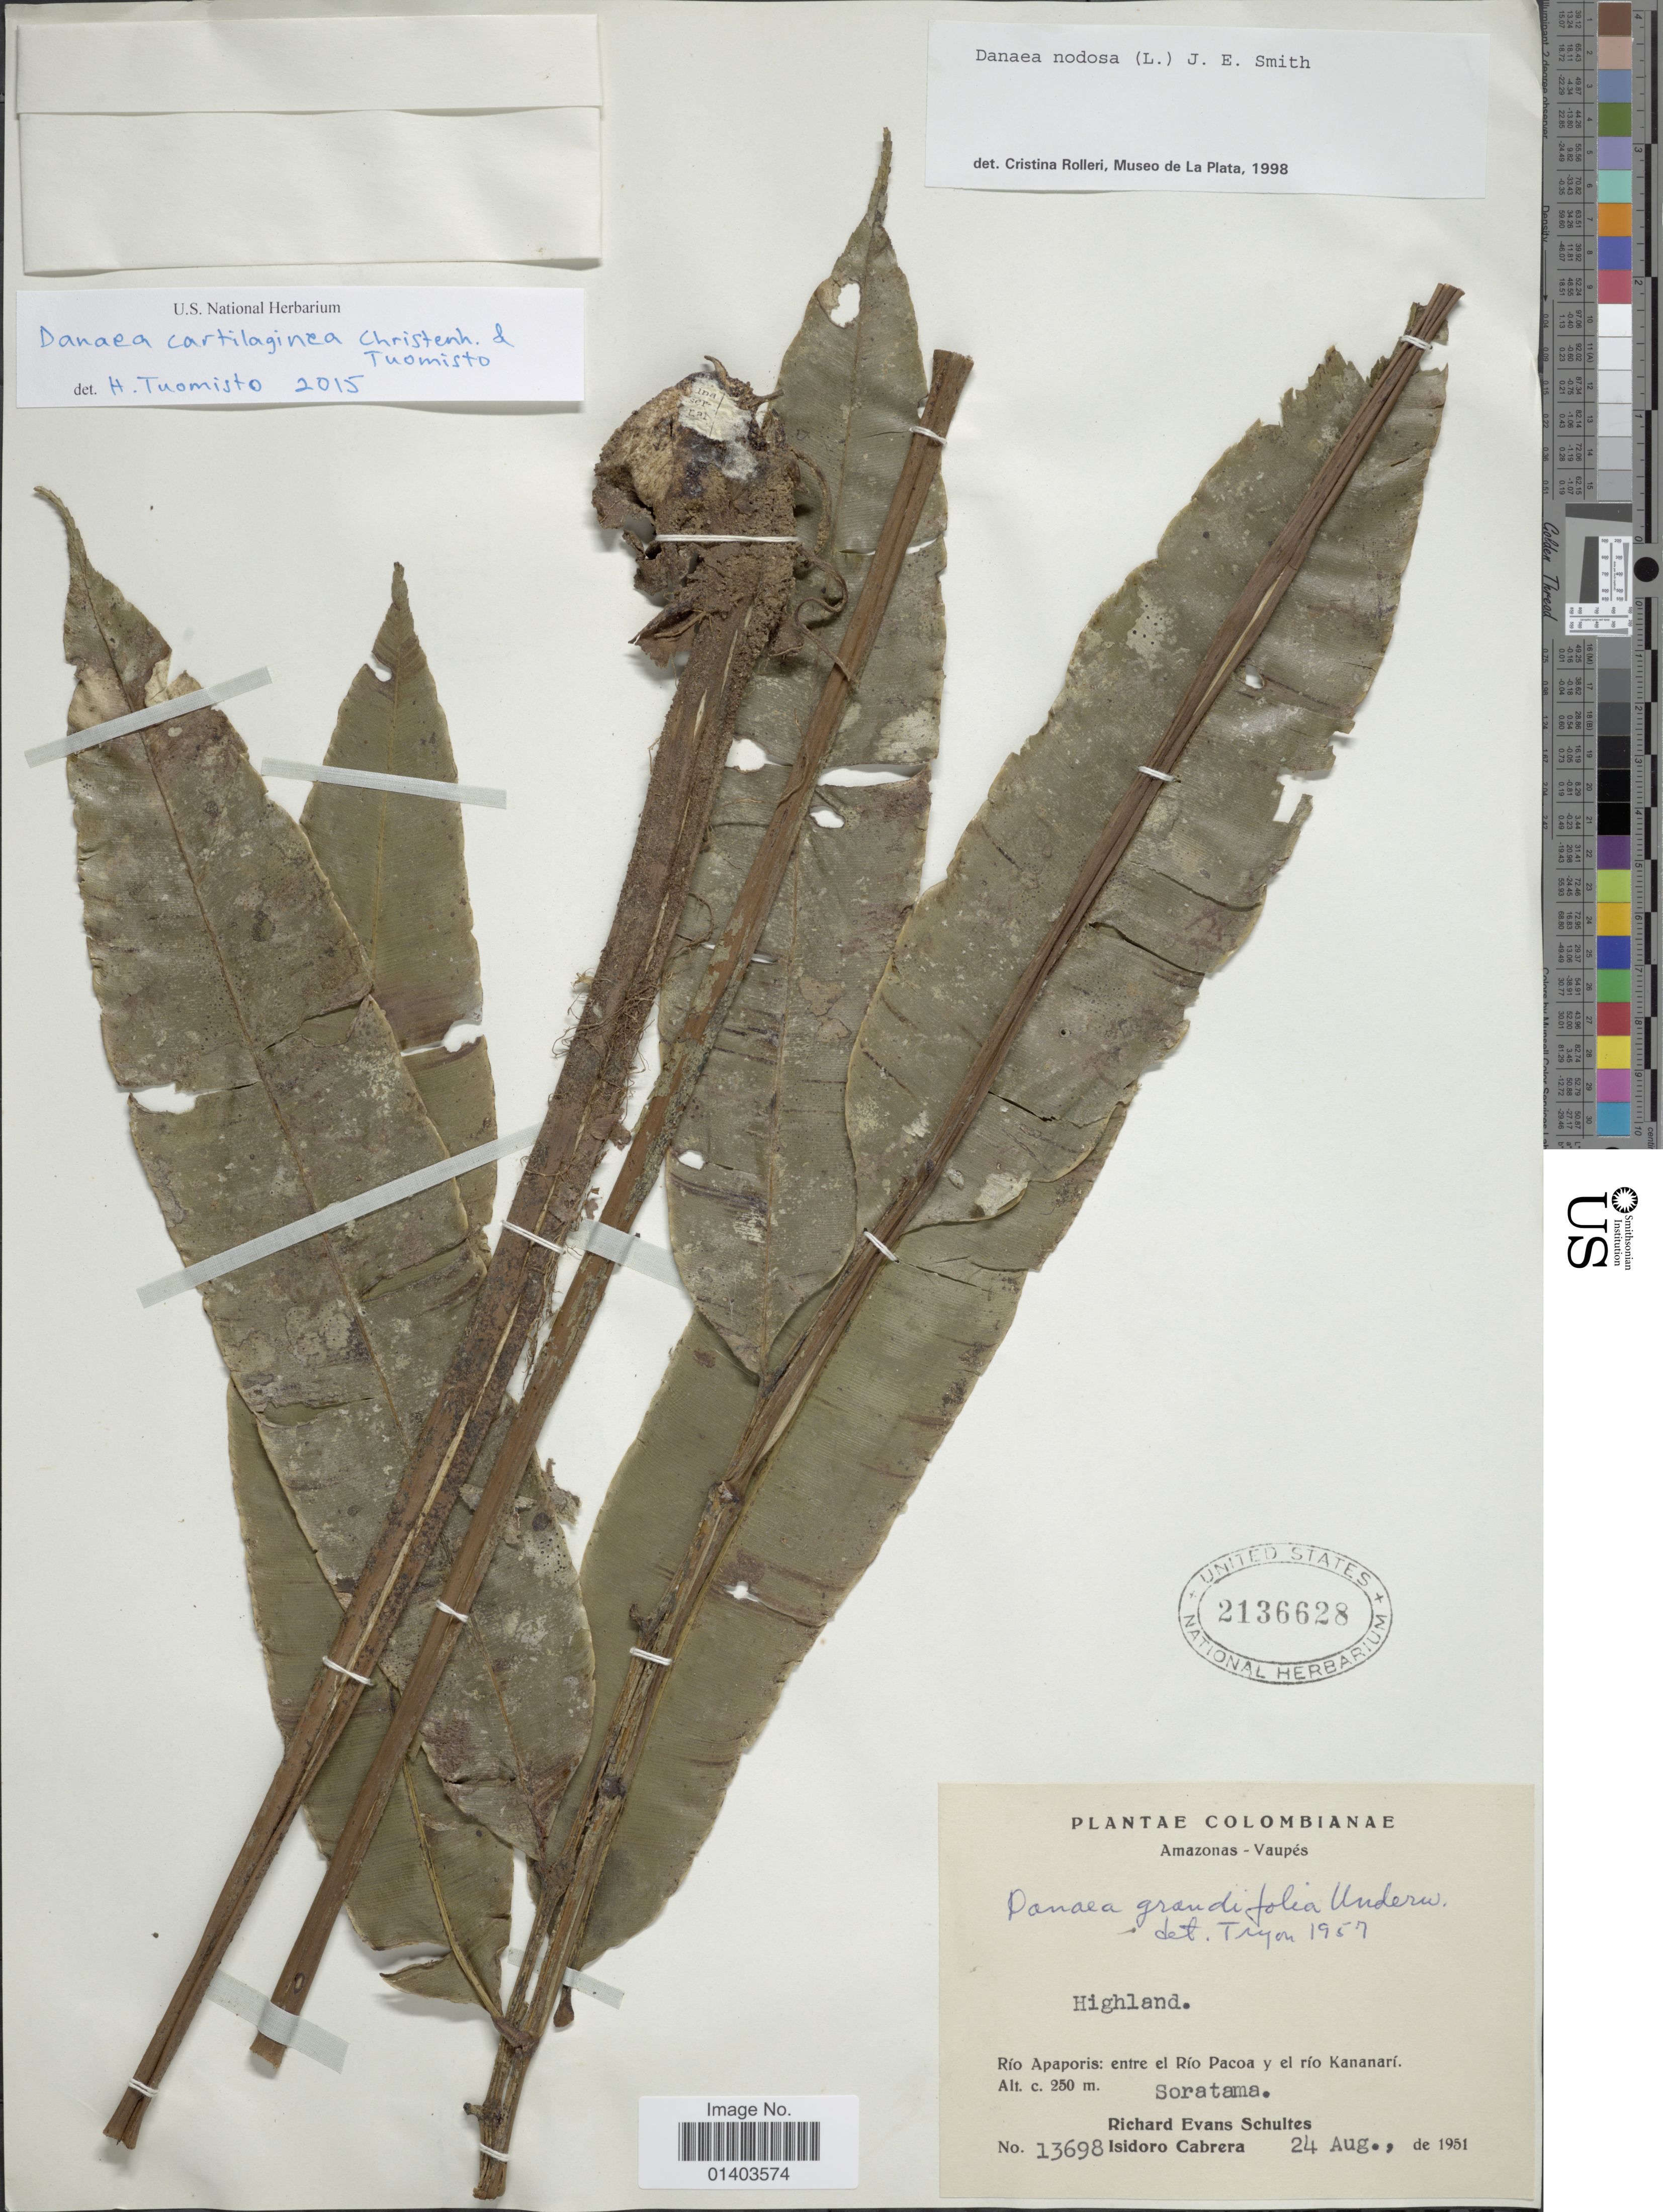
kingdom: Plantae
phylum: Tracheophyta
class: Polypodiopsida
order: Marattiales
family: Marattiaceae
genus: Danaea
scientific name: Danaea cartilaginea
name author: Christenh. & Tuomisto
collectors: R. E. Schultes & I. Cabrera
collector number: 13698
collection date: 1951-08-24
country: Colombia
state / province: Vaupés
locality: Amazonas-Vaupés, Río Apaporis: entre el Río Pacoa y el río Kananarí, Soratama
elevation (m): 250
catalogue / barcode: US 2136628